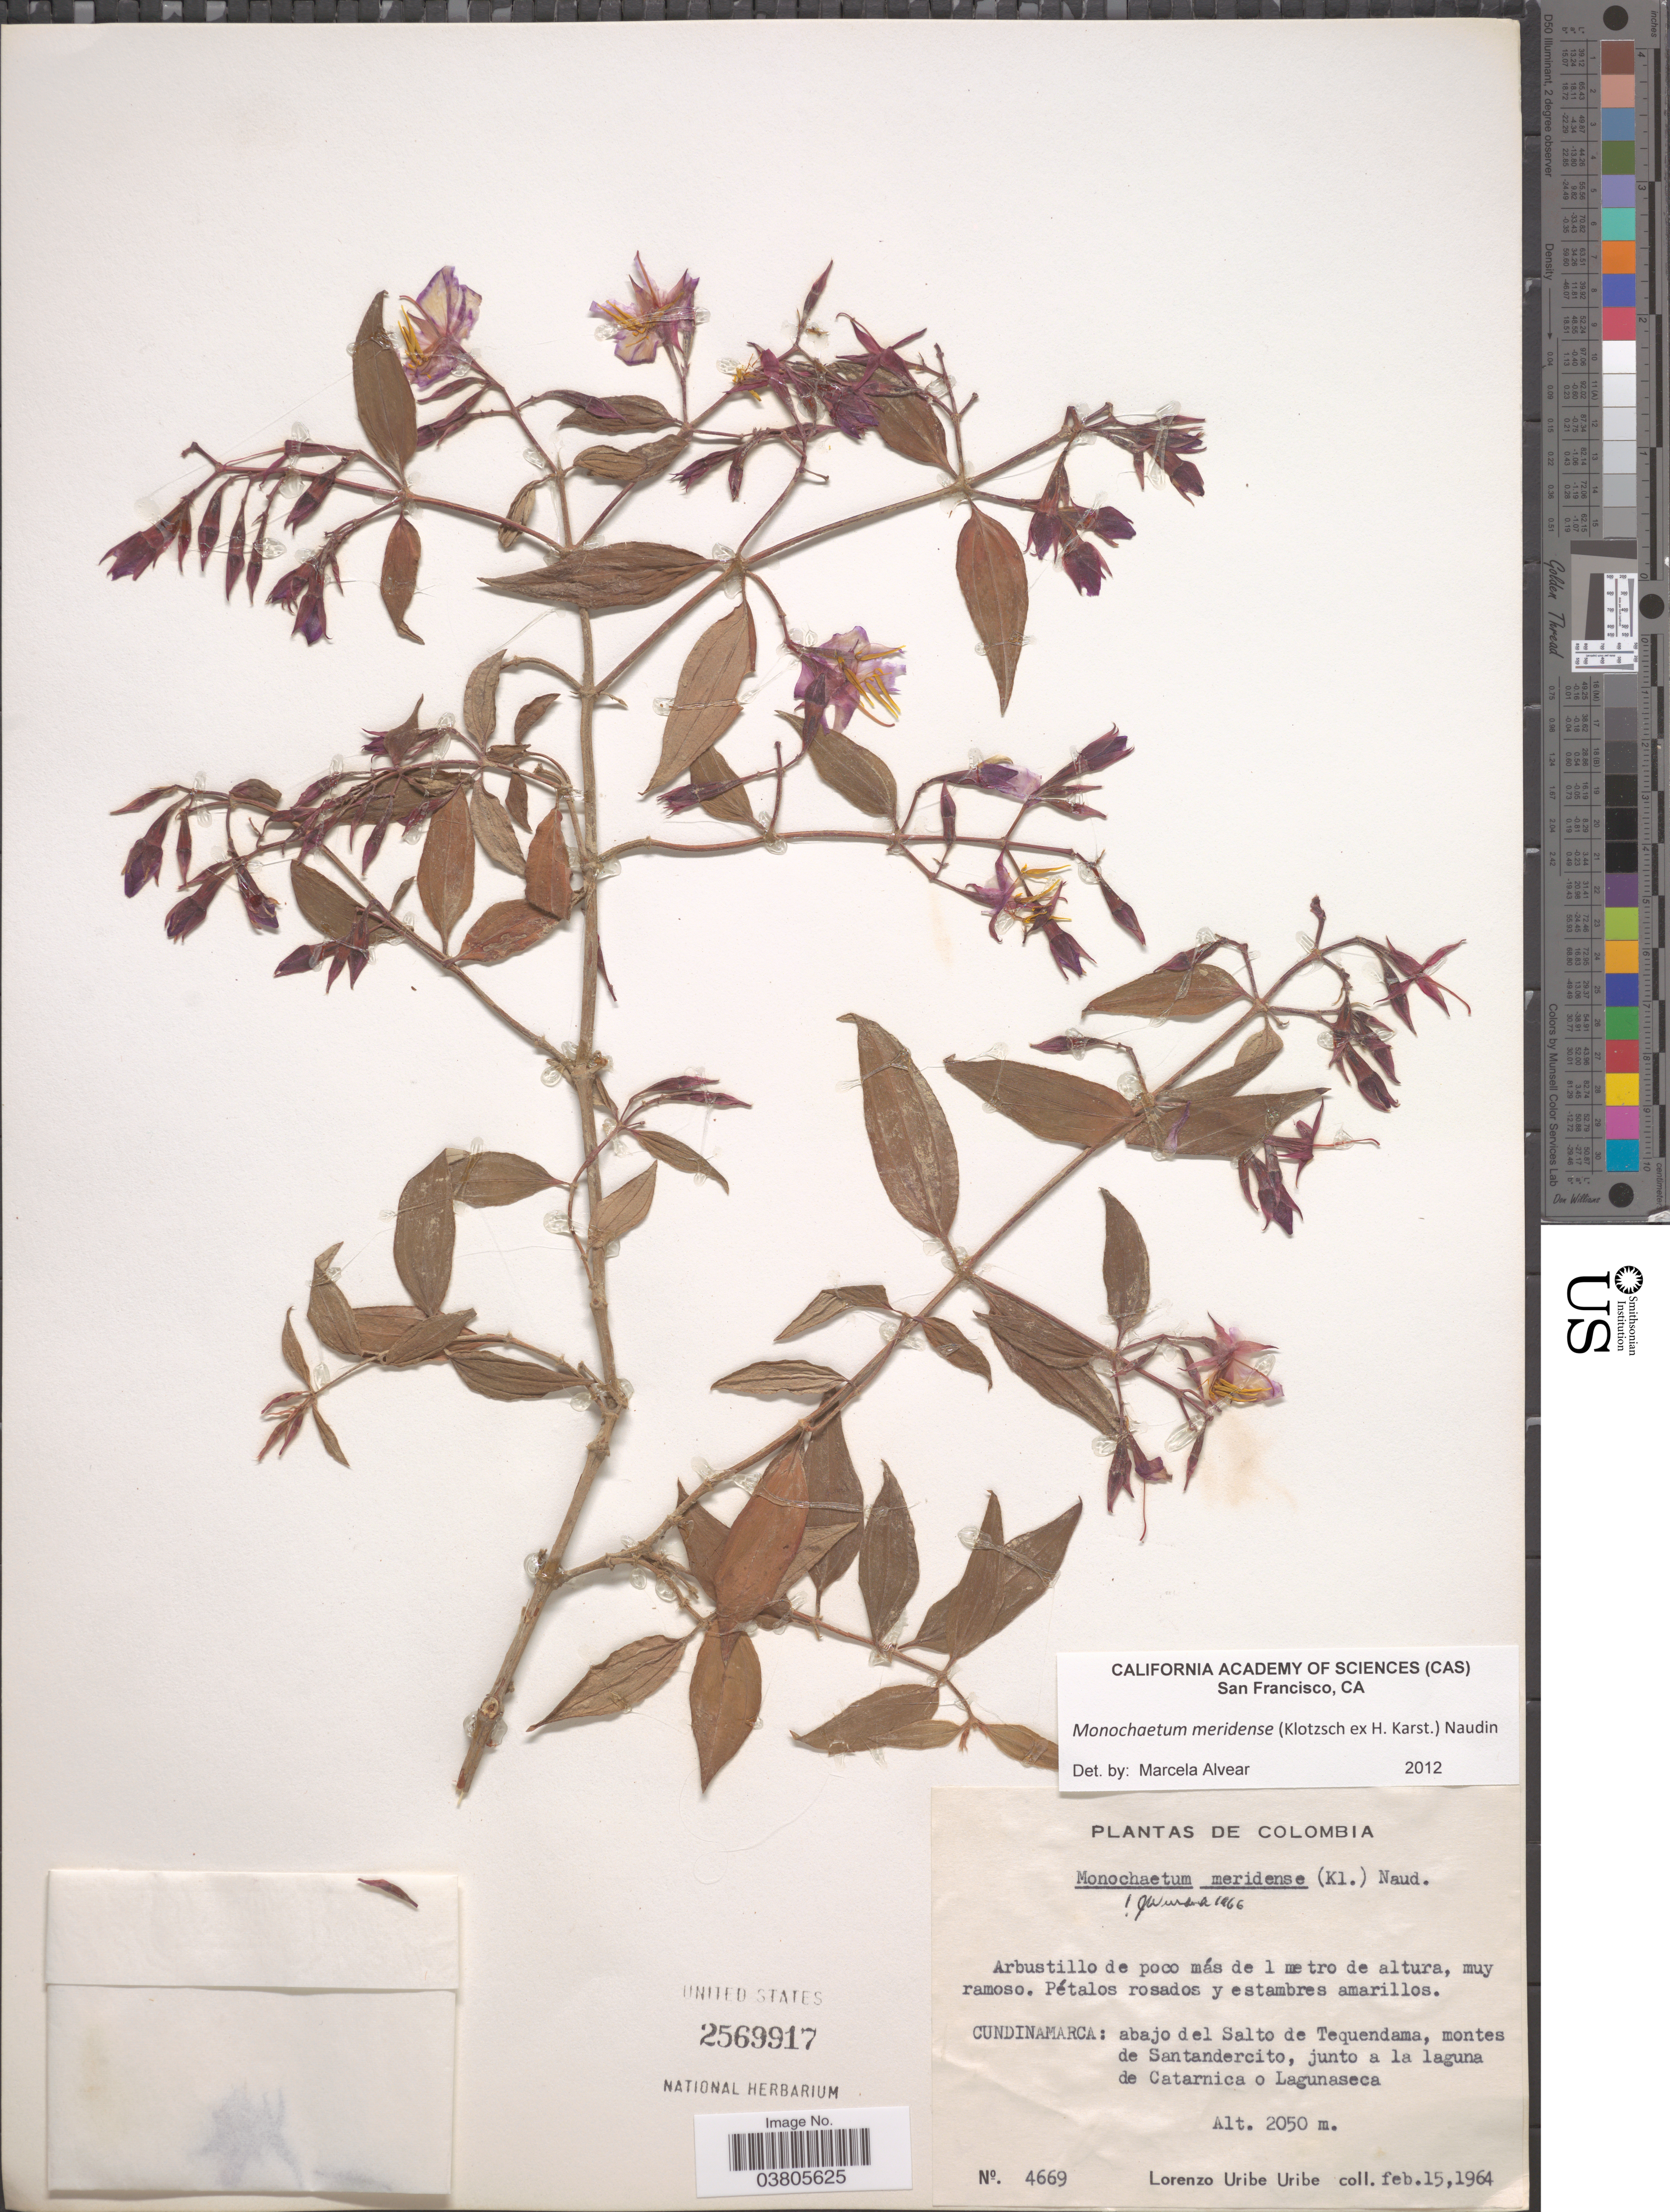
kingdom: Plantae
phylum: Tracheophyta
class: Magnoliopsida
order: Myrtales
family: Melastomataceae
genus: Monochaetum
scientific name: Monochaetum meridense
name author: (H. Karst.) Naudin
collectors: L. Uribe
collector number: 4669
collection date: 1964-02-15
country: Colombia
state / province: Cundinamarca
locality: Abajo del Salto de Tequendama, montes de Santandercito, junto a la laguna de Catarnica o Lagunaseca.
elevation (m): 2050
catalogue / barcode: US 2569917